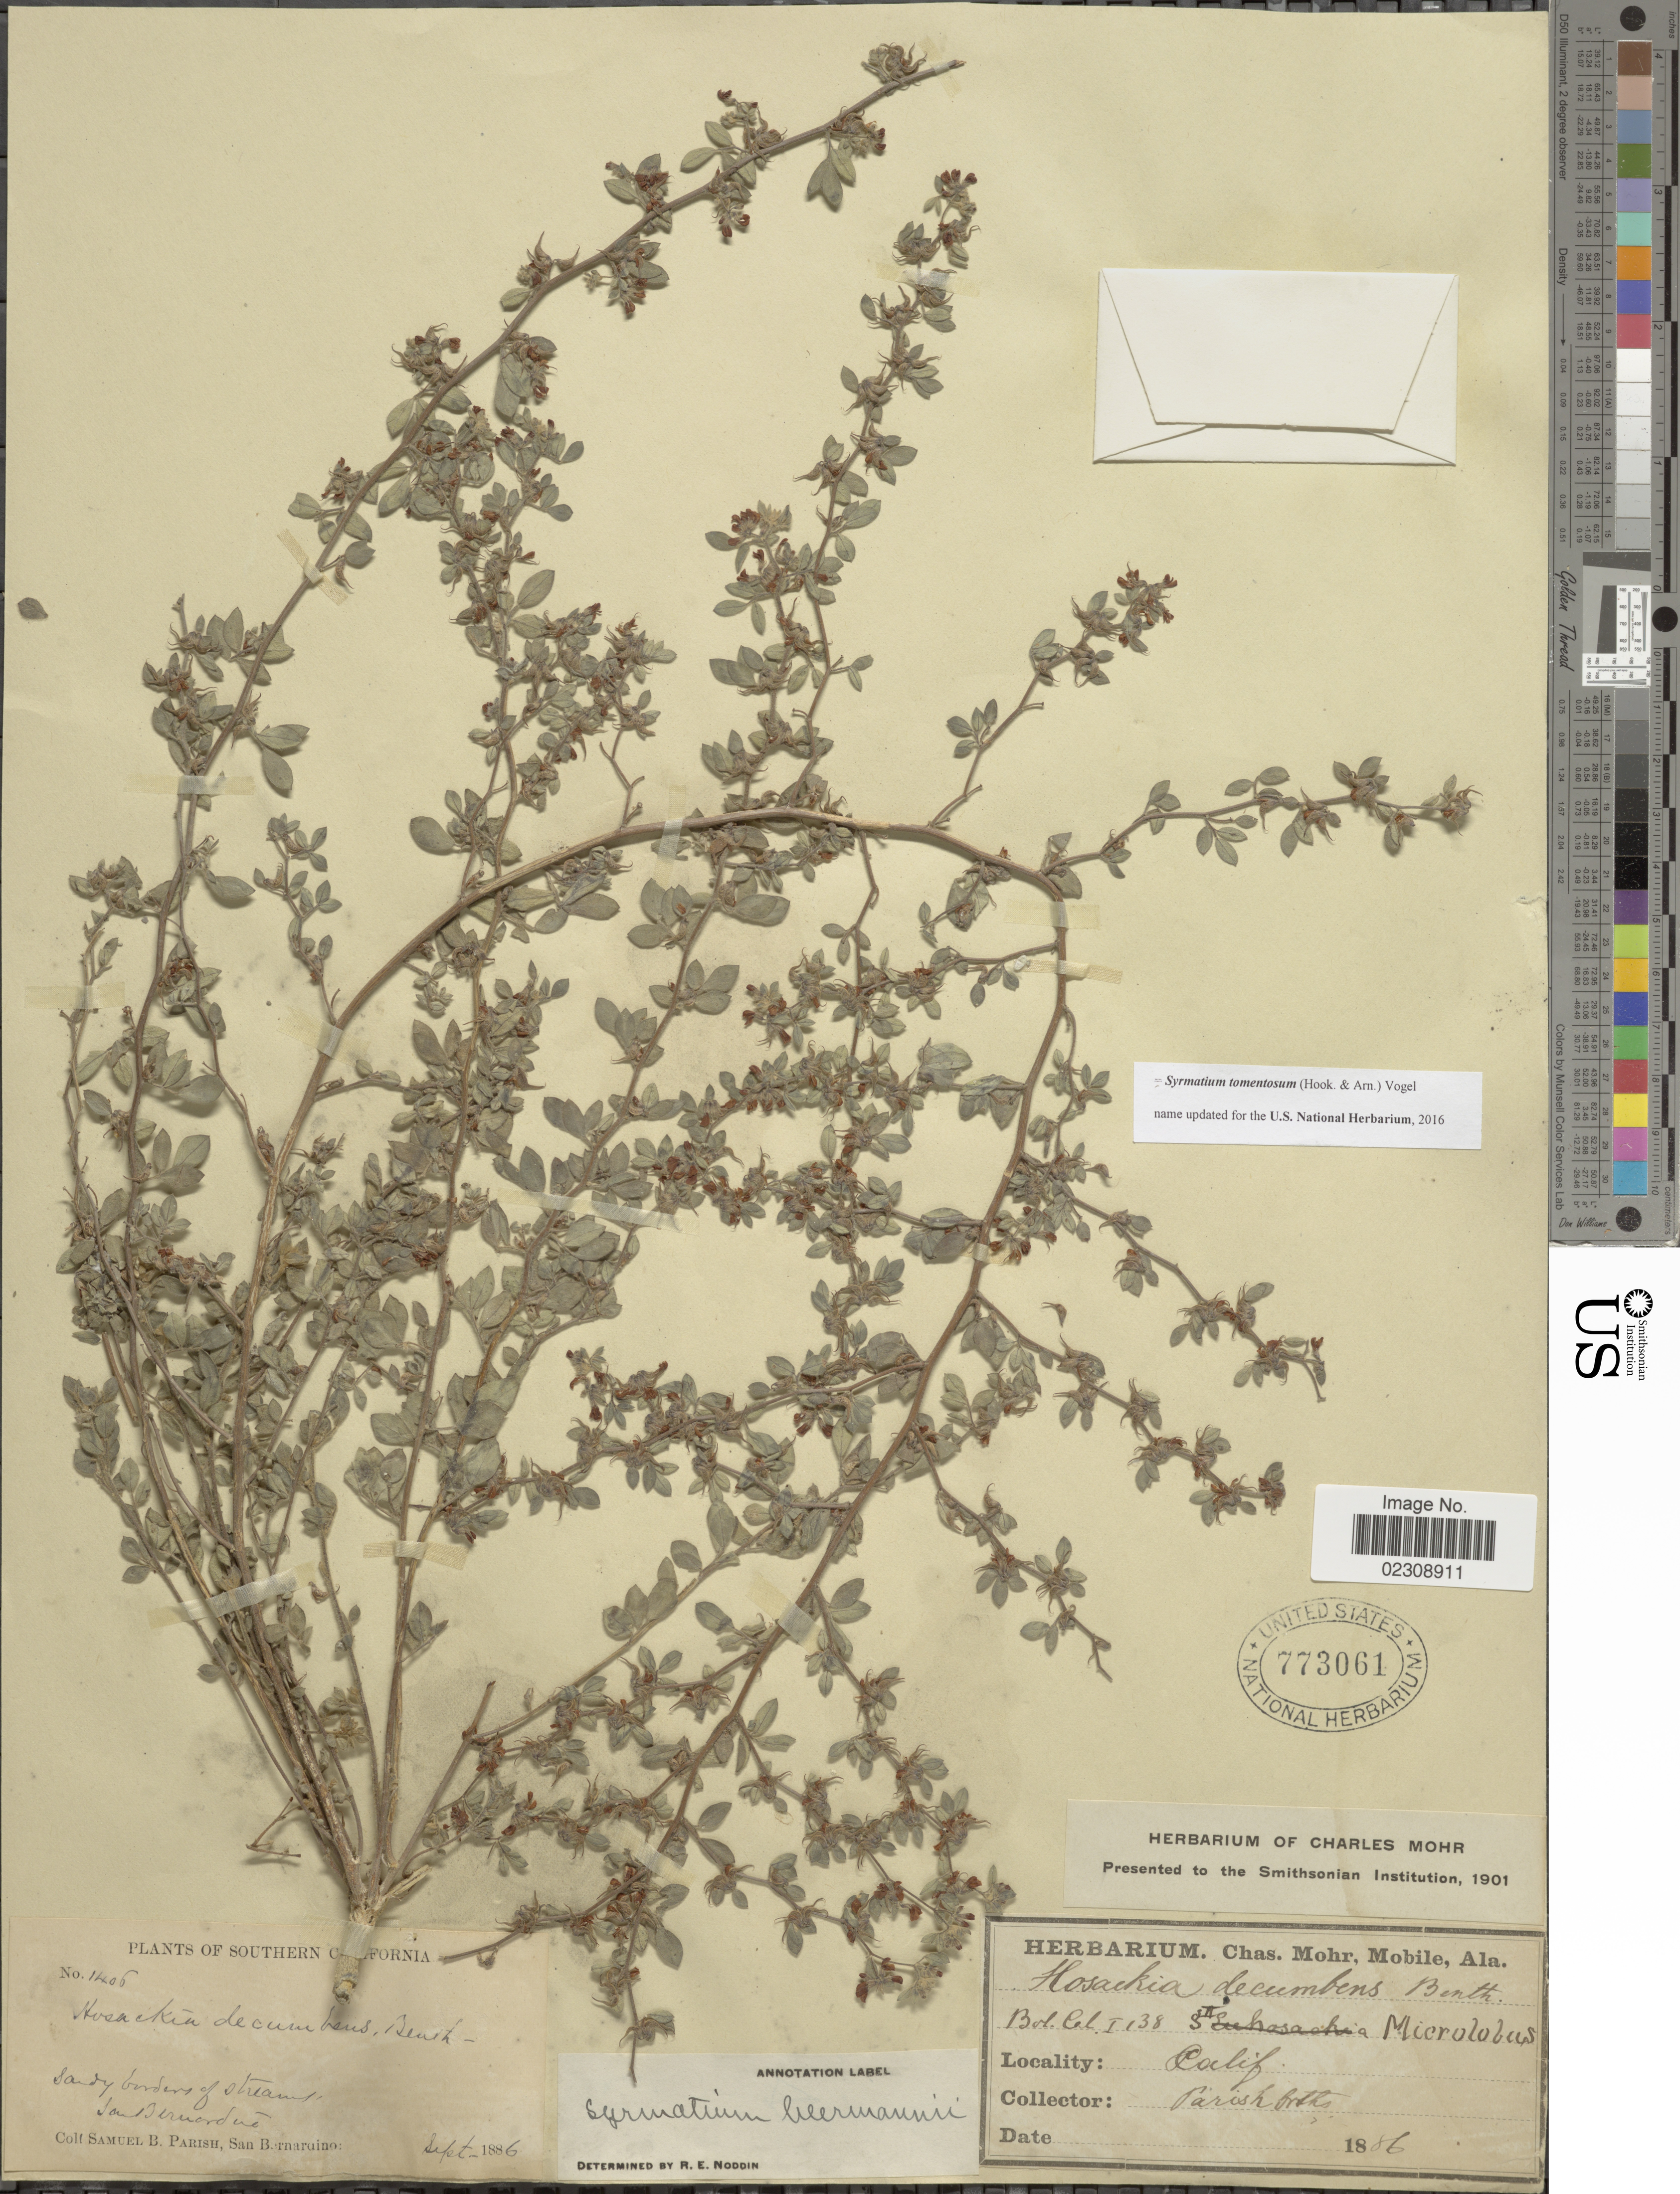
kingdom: Plantae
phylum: Tracheophyta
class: Magnoliopsida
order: Fabales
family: Fabaceae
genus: Syrmatium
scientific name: Syrmatium tomentosum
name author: (Hook. & Arn.) Vogel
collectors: S. B. Parish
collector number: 1406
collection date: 1886-09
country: United States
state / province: California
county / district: San Bernardino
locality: Southern California. San Bernardino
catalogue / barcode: US 773061